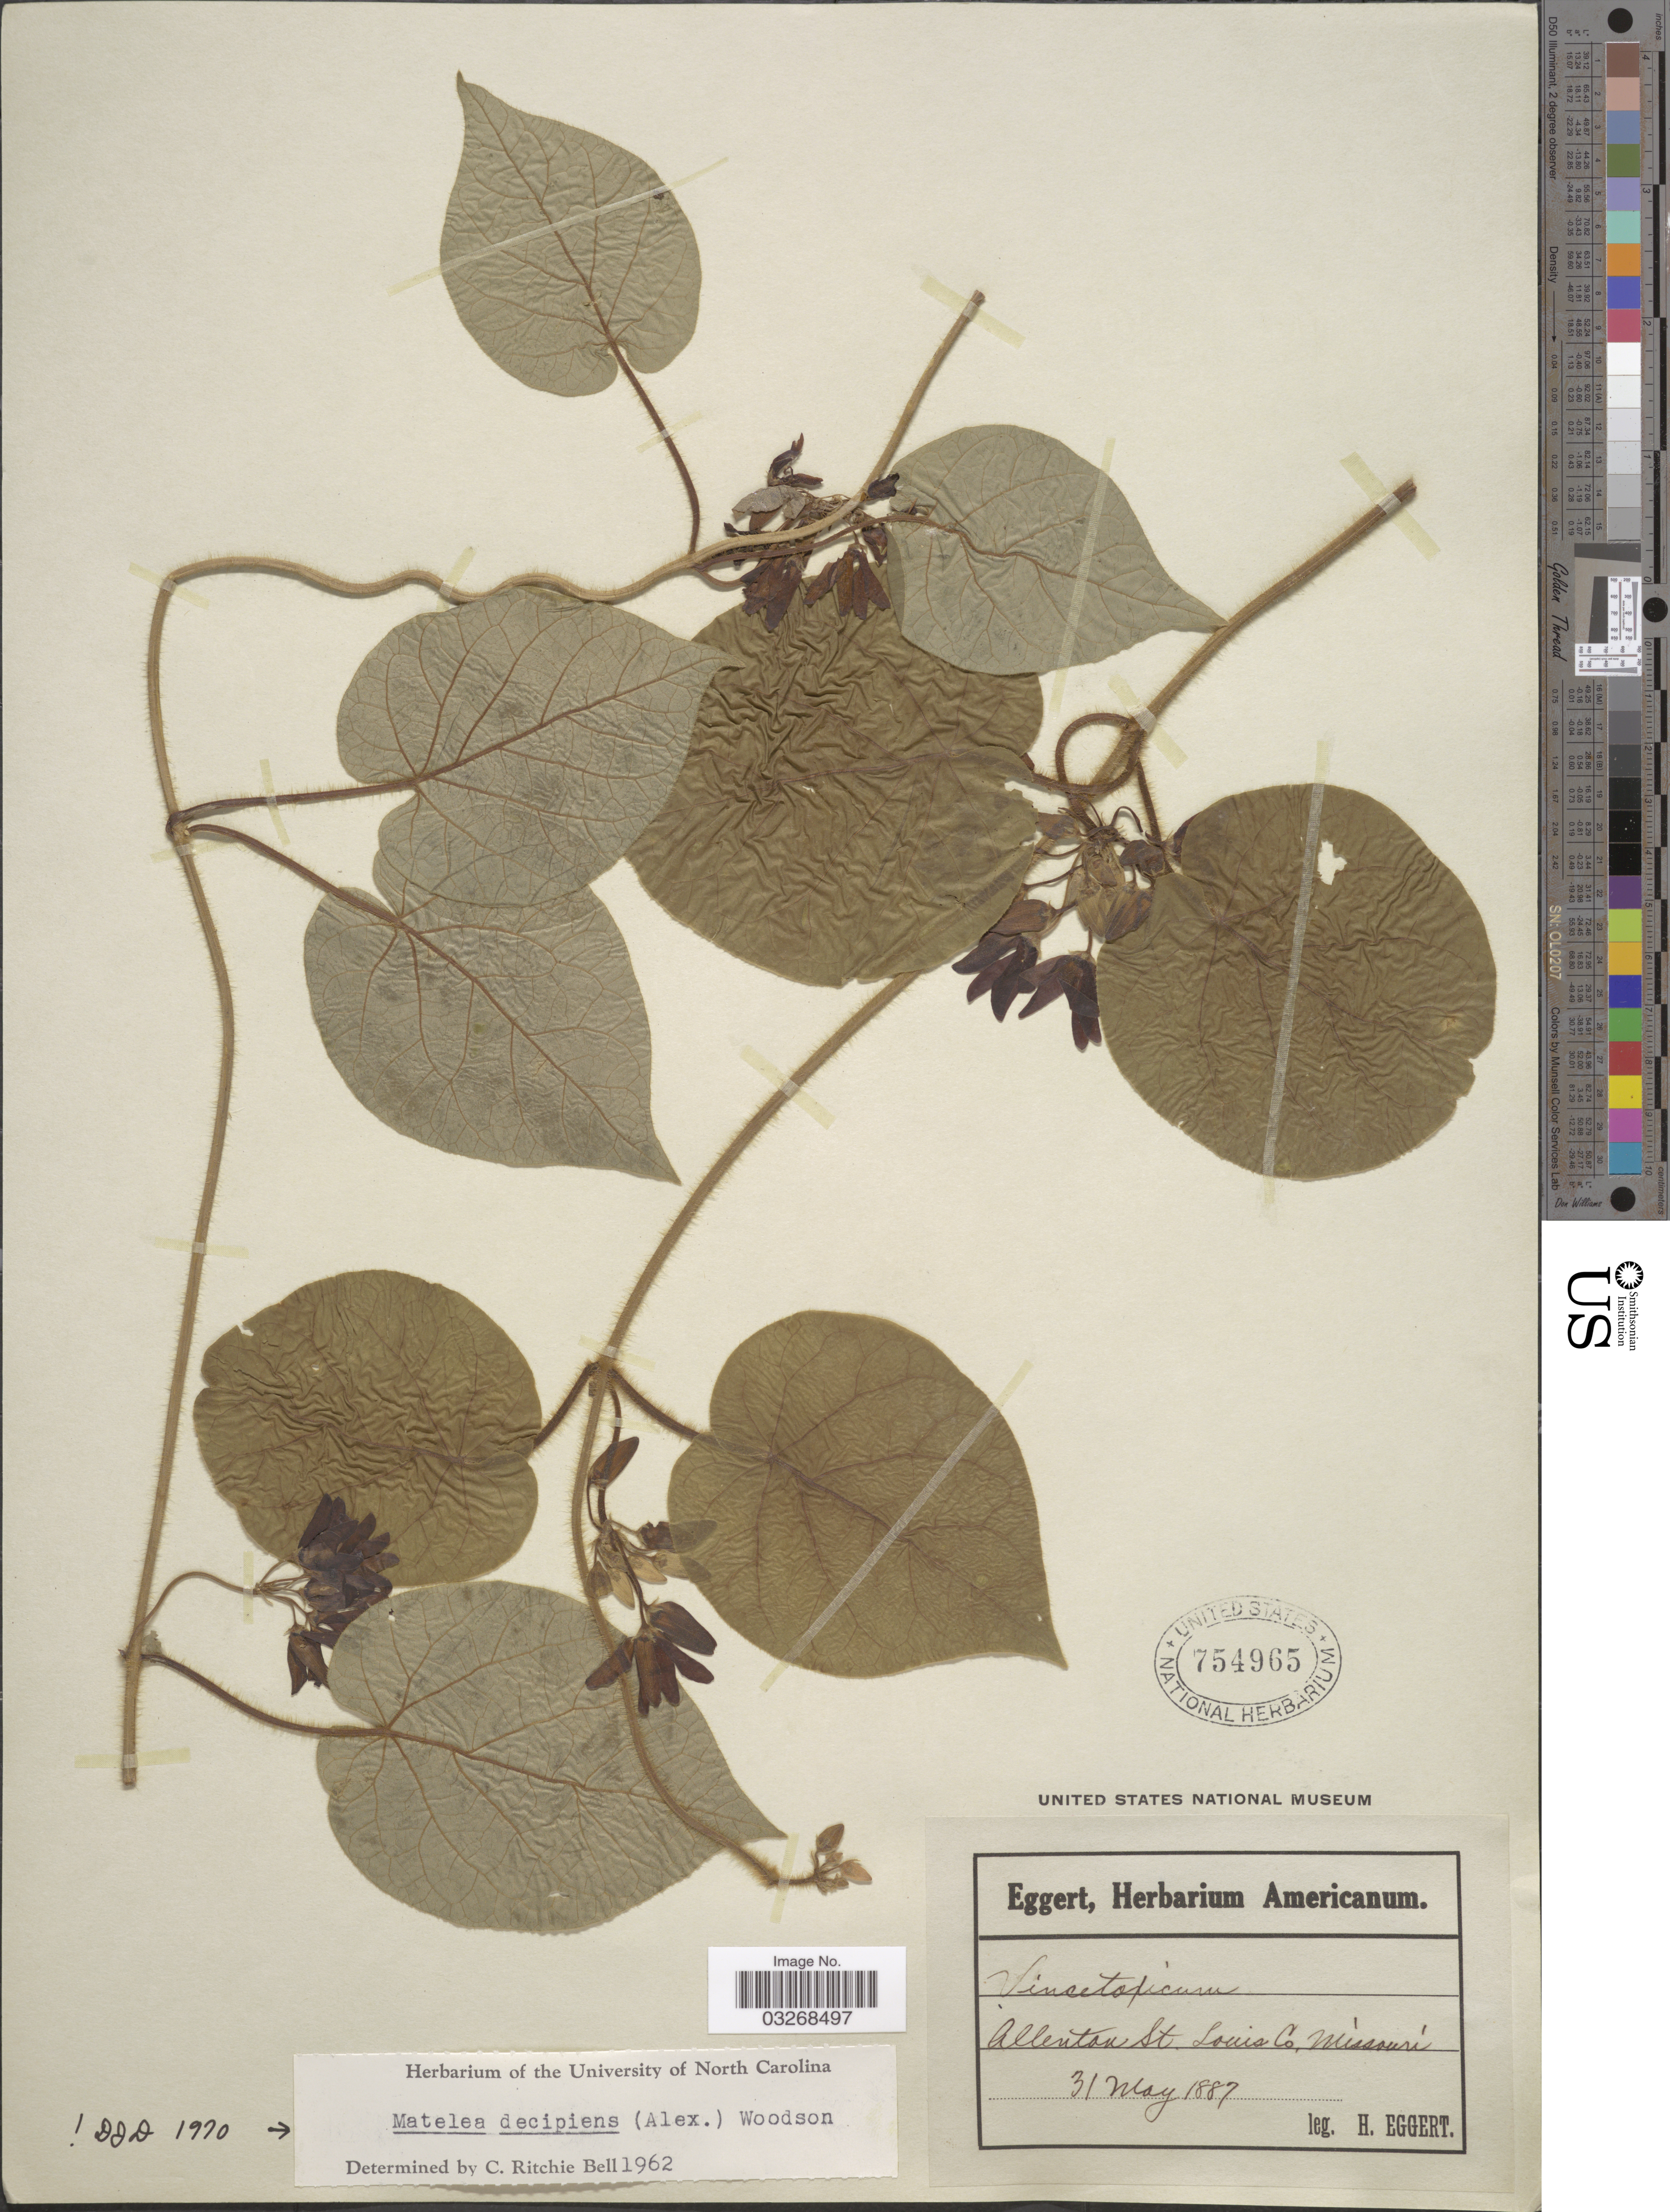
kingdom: Plantae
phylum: Tracheophyta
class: Magnoliopsida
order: Gentianales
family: Apocynaceae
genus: Matelea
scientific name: Matelea decipiens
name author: (Alexander) Woodson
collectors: H. Eggert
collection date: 1887-05-31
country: United States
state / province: Missouri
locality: Allenton. St. Louis Co.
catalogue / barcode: US 754965